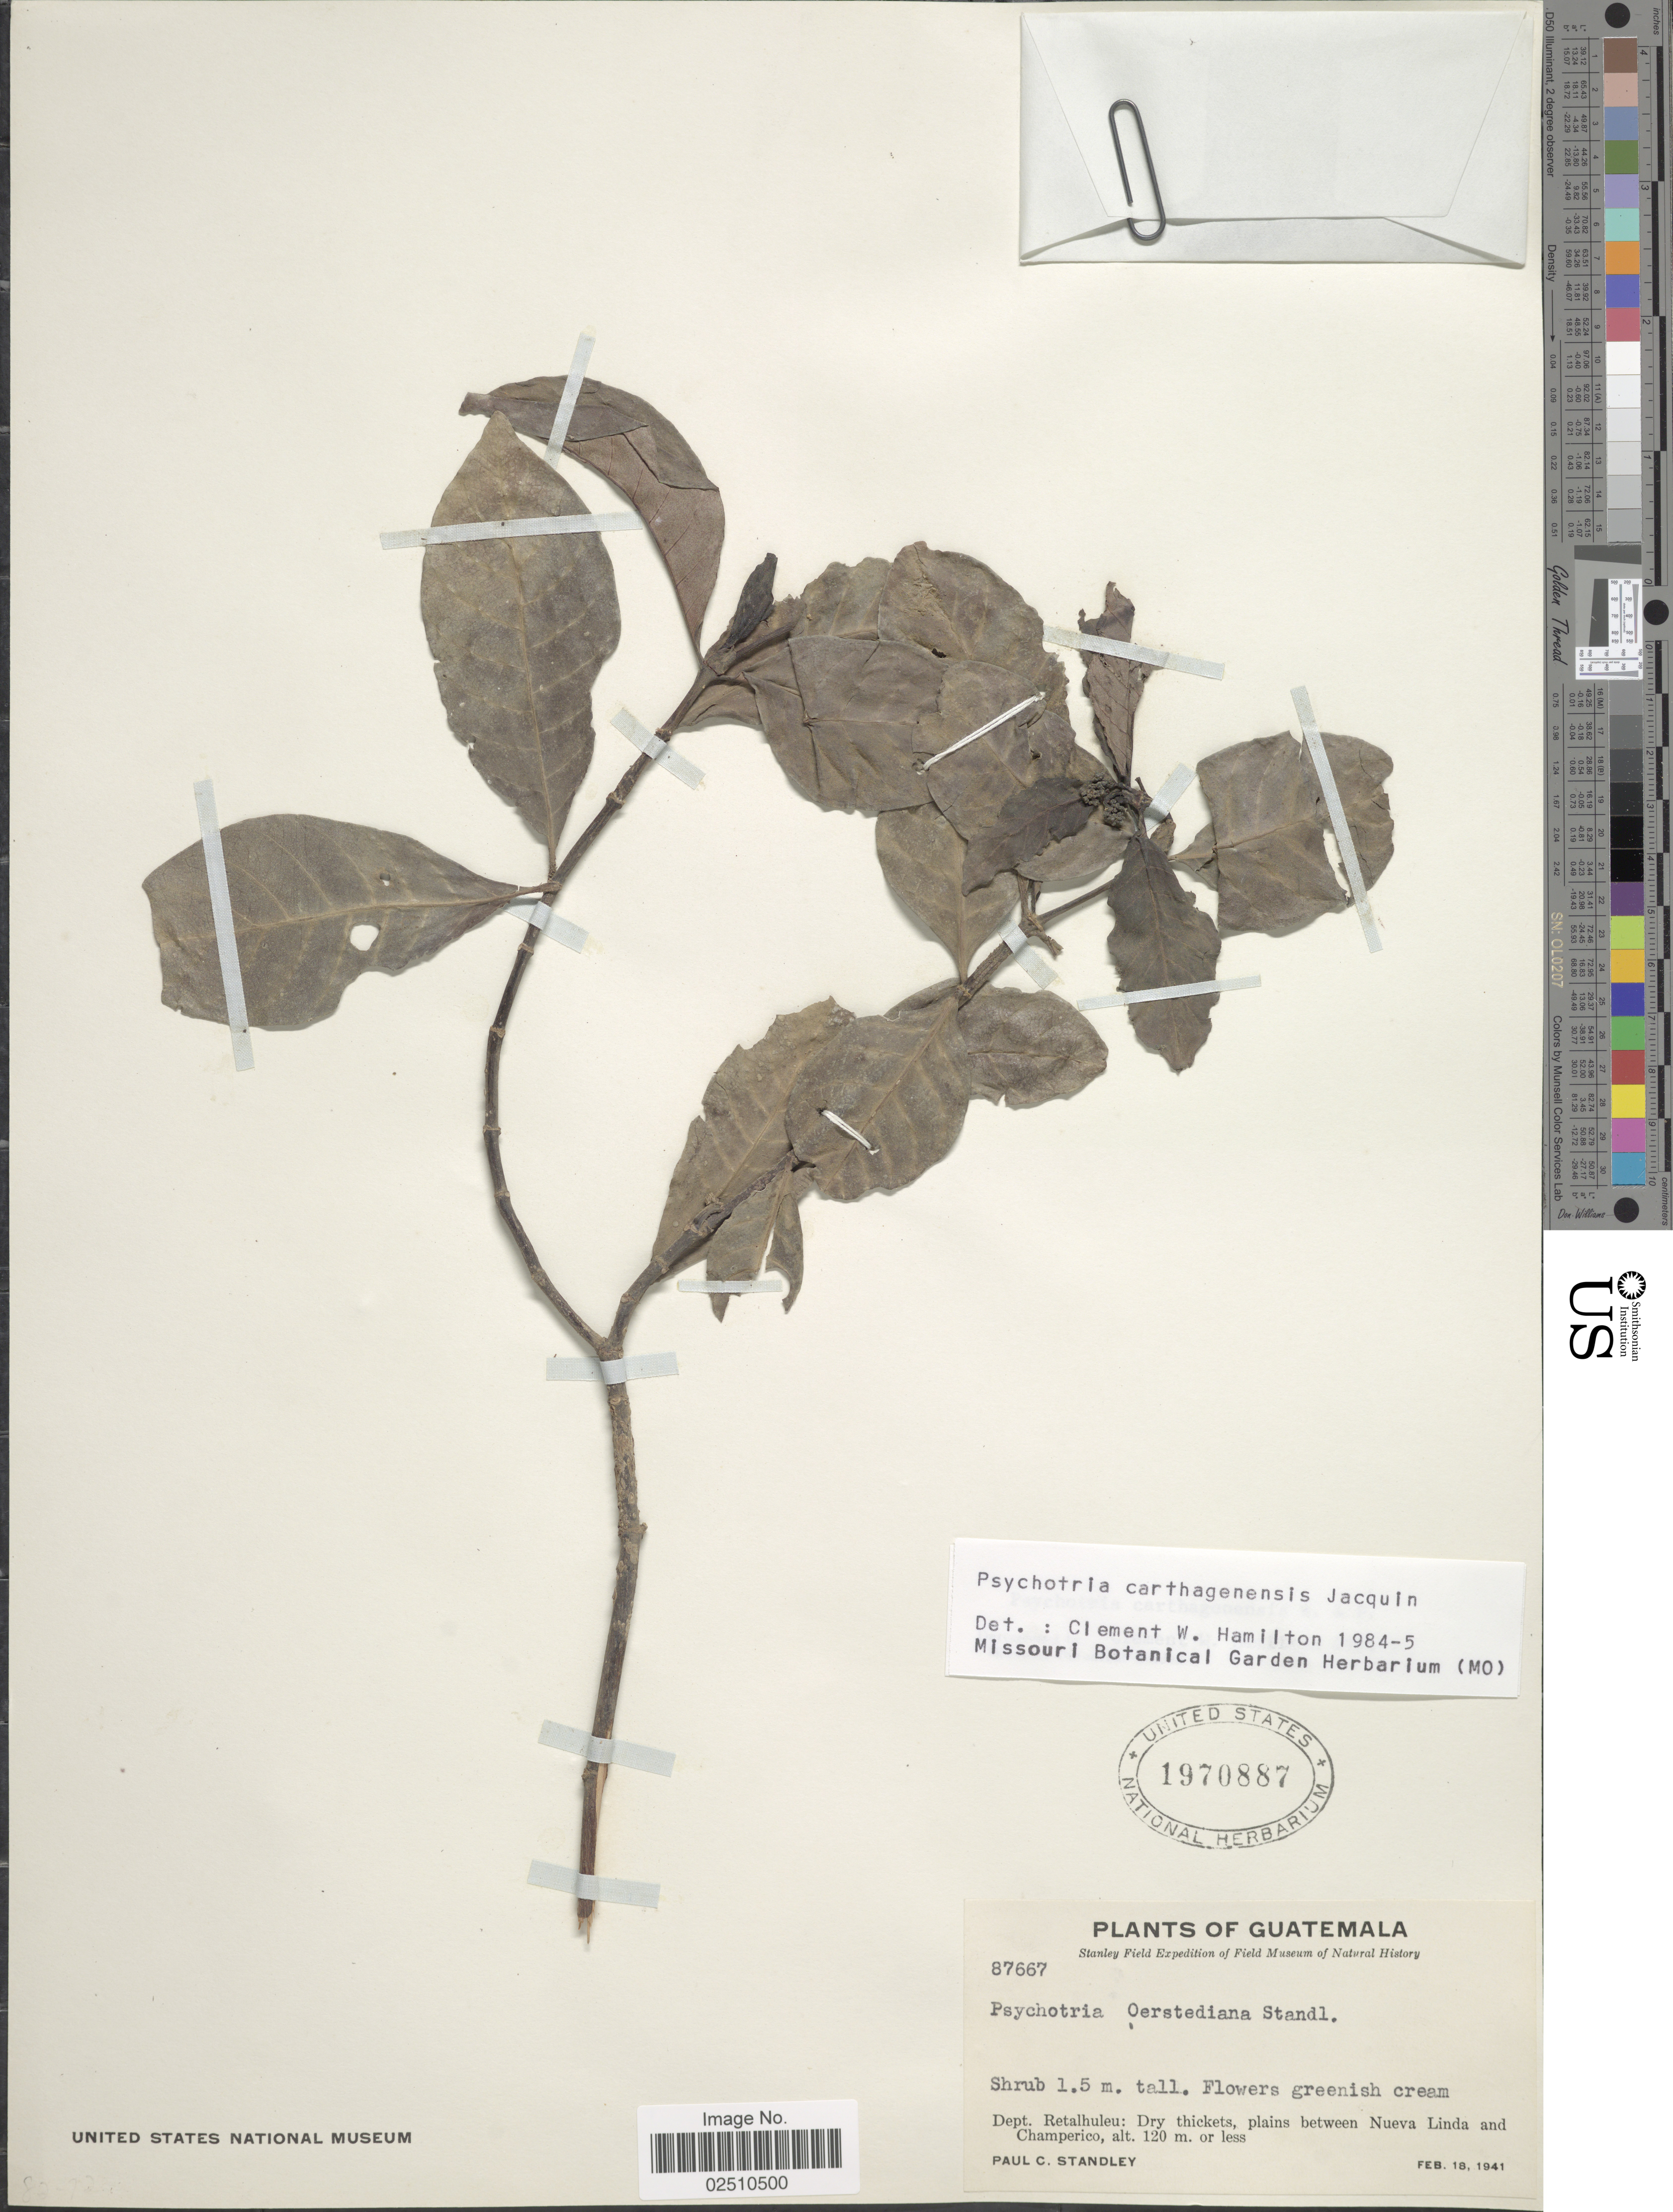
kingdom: Plantae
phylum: Tracheophyta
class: Magnoliopsida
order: Gentianales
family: Rubiaceae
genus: Psychotria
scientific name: Psychotria carthagenensis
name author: Jacq.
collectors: P. C. Standley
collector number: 87667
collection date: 1941-02-18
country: Guatemala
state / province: Retalhuleu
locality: Plains between Nueva Linda and Champerico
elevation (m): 120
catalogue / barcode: US 1970887